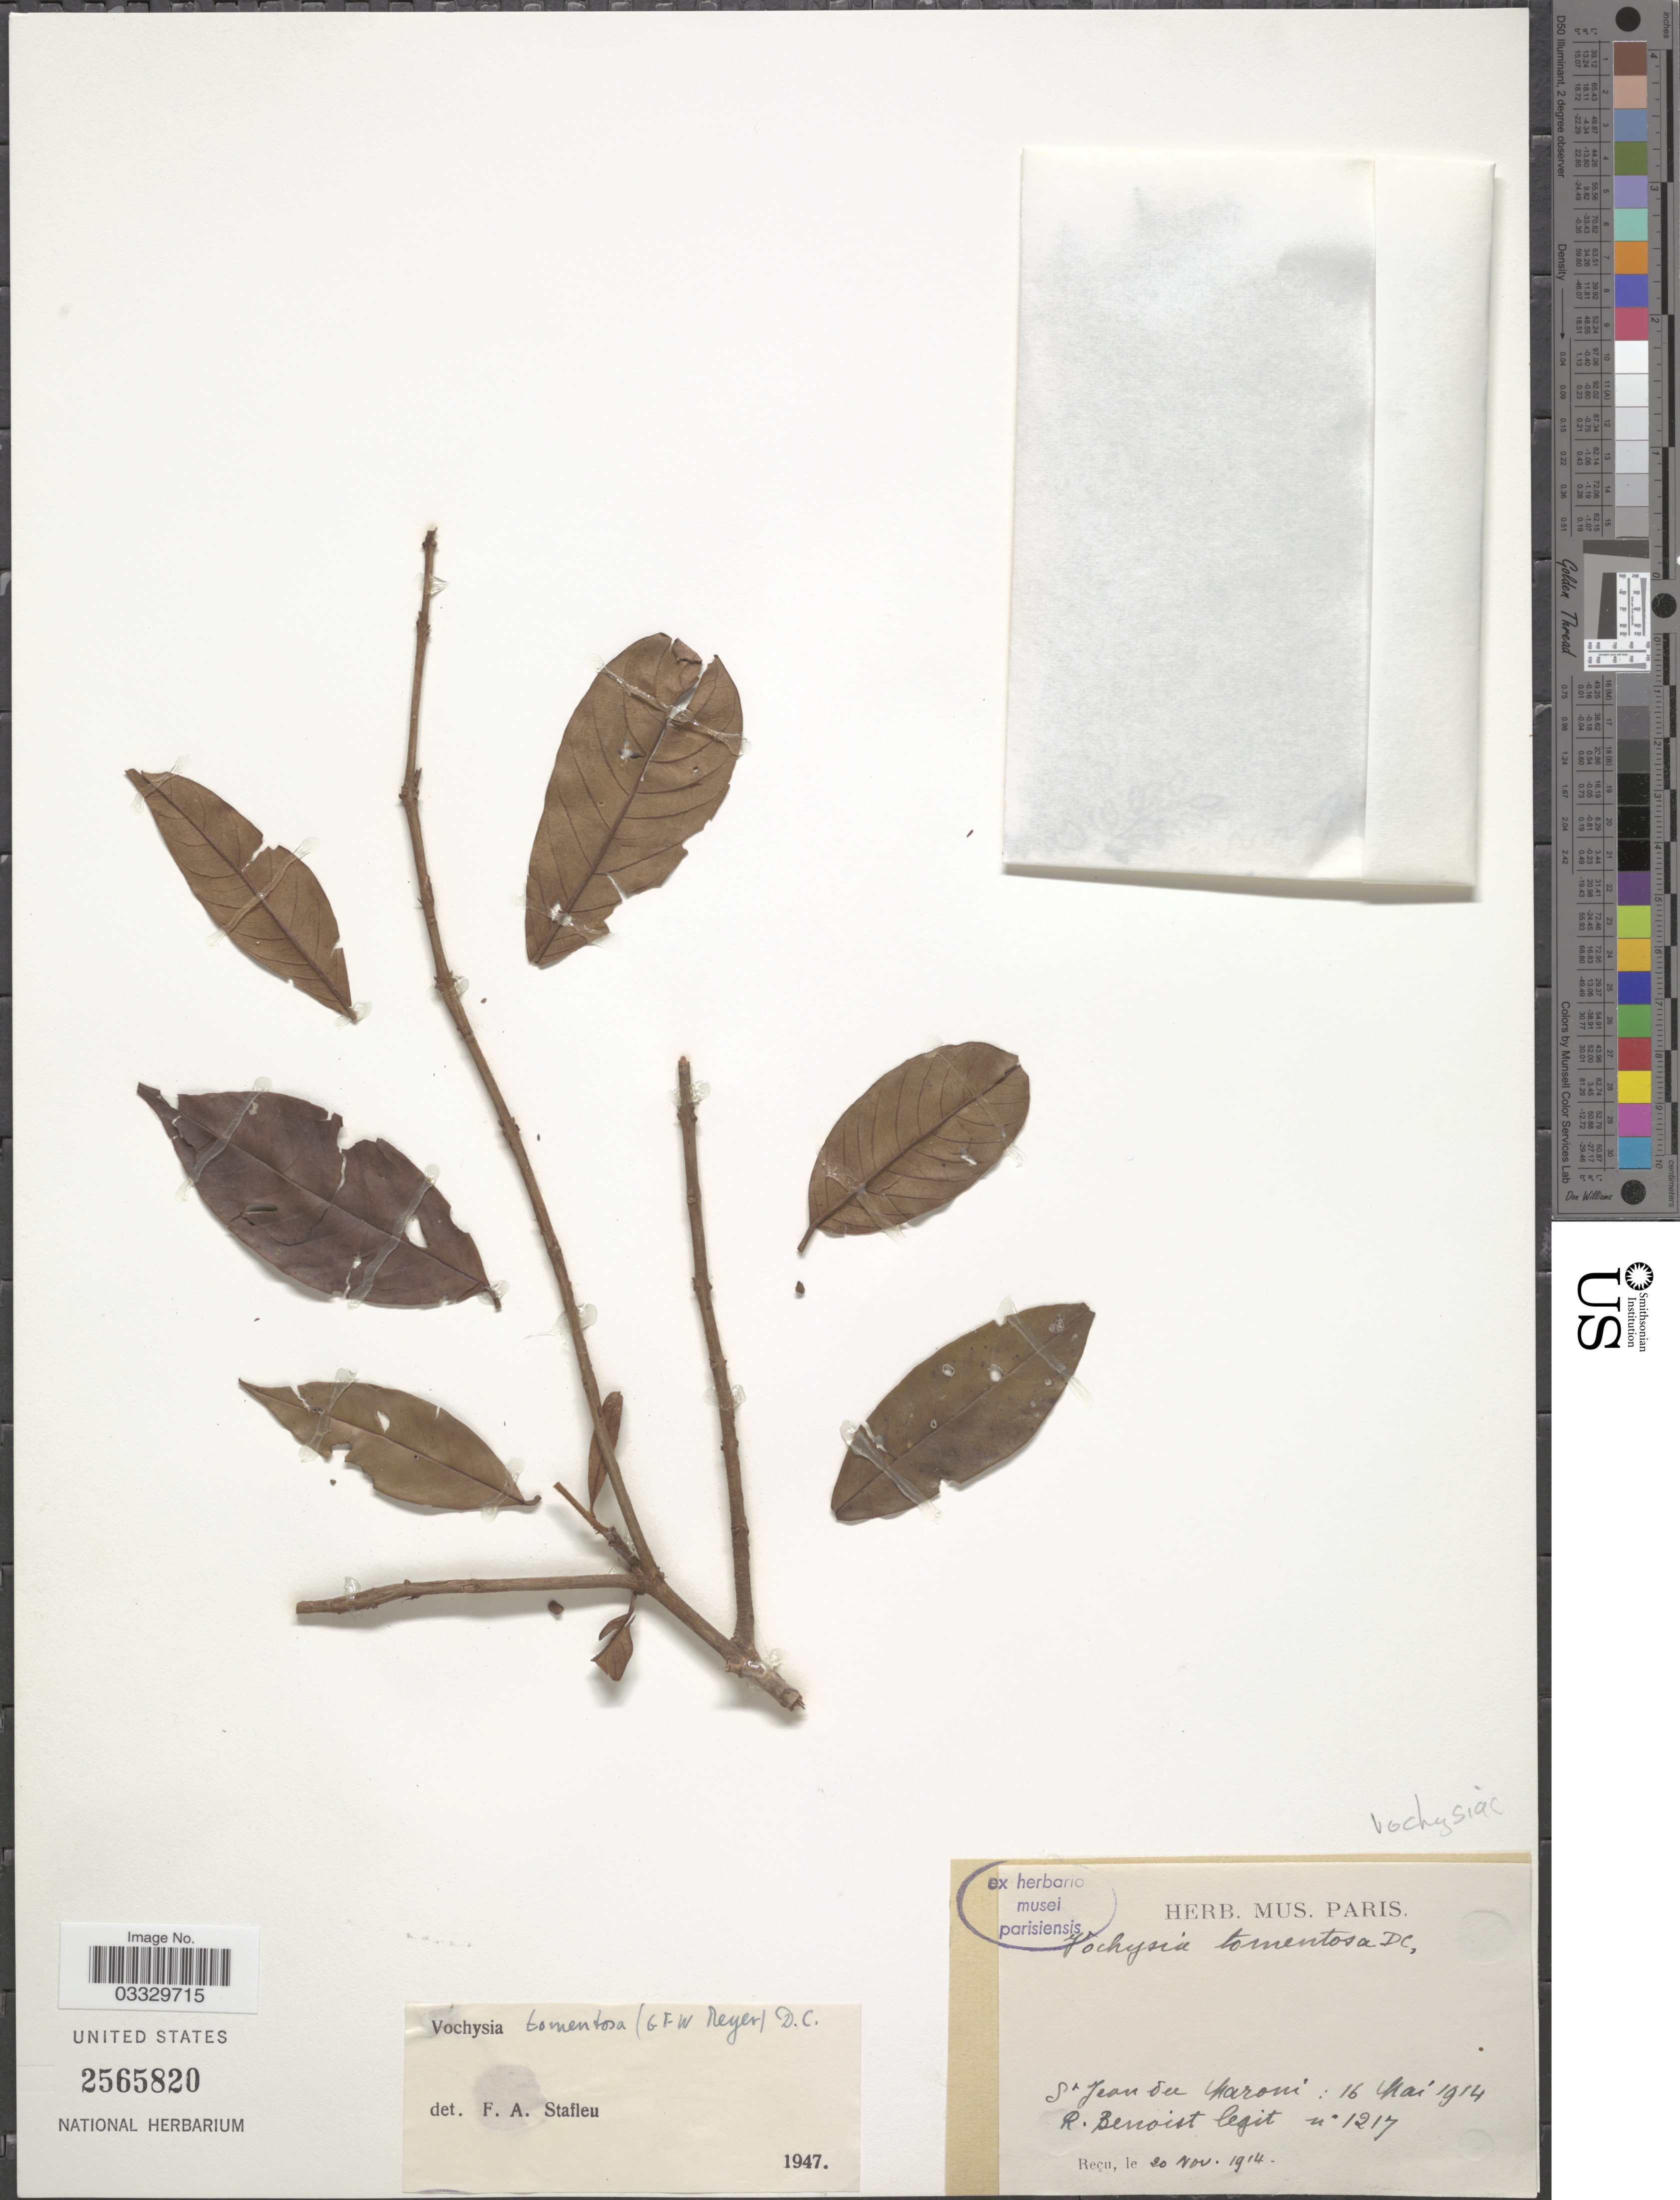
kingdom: Plantae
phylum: Tracheophyta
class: Magnoliopsida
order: Myrtales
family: Vochysiaceae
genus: Vochysia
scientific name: Vochysia tomentosa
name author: (G. Mey.) DC.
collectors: R. Benoist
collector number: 1217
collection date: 1914-05-16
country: French Guiana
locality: St Jean du Maroni.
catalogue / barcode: US 2565820